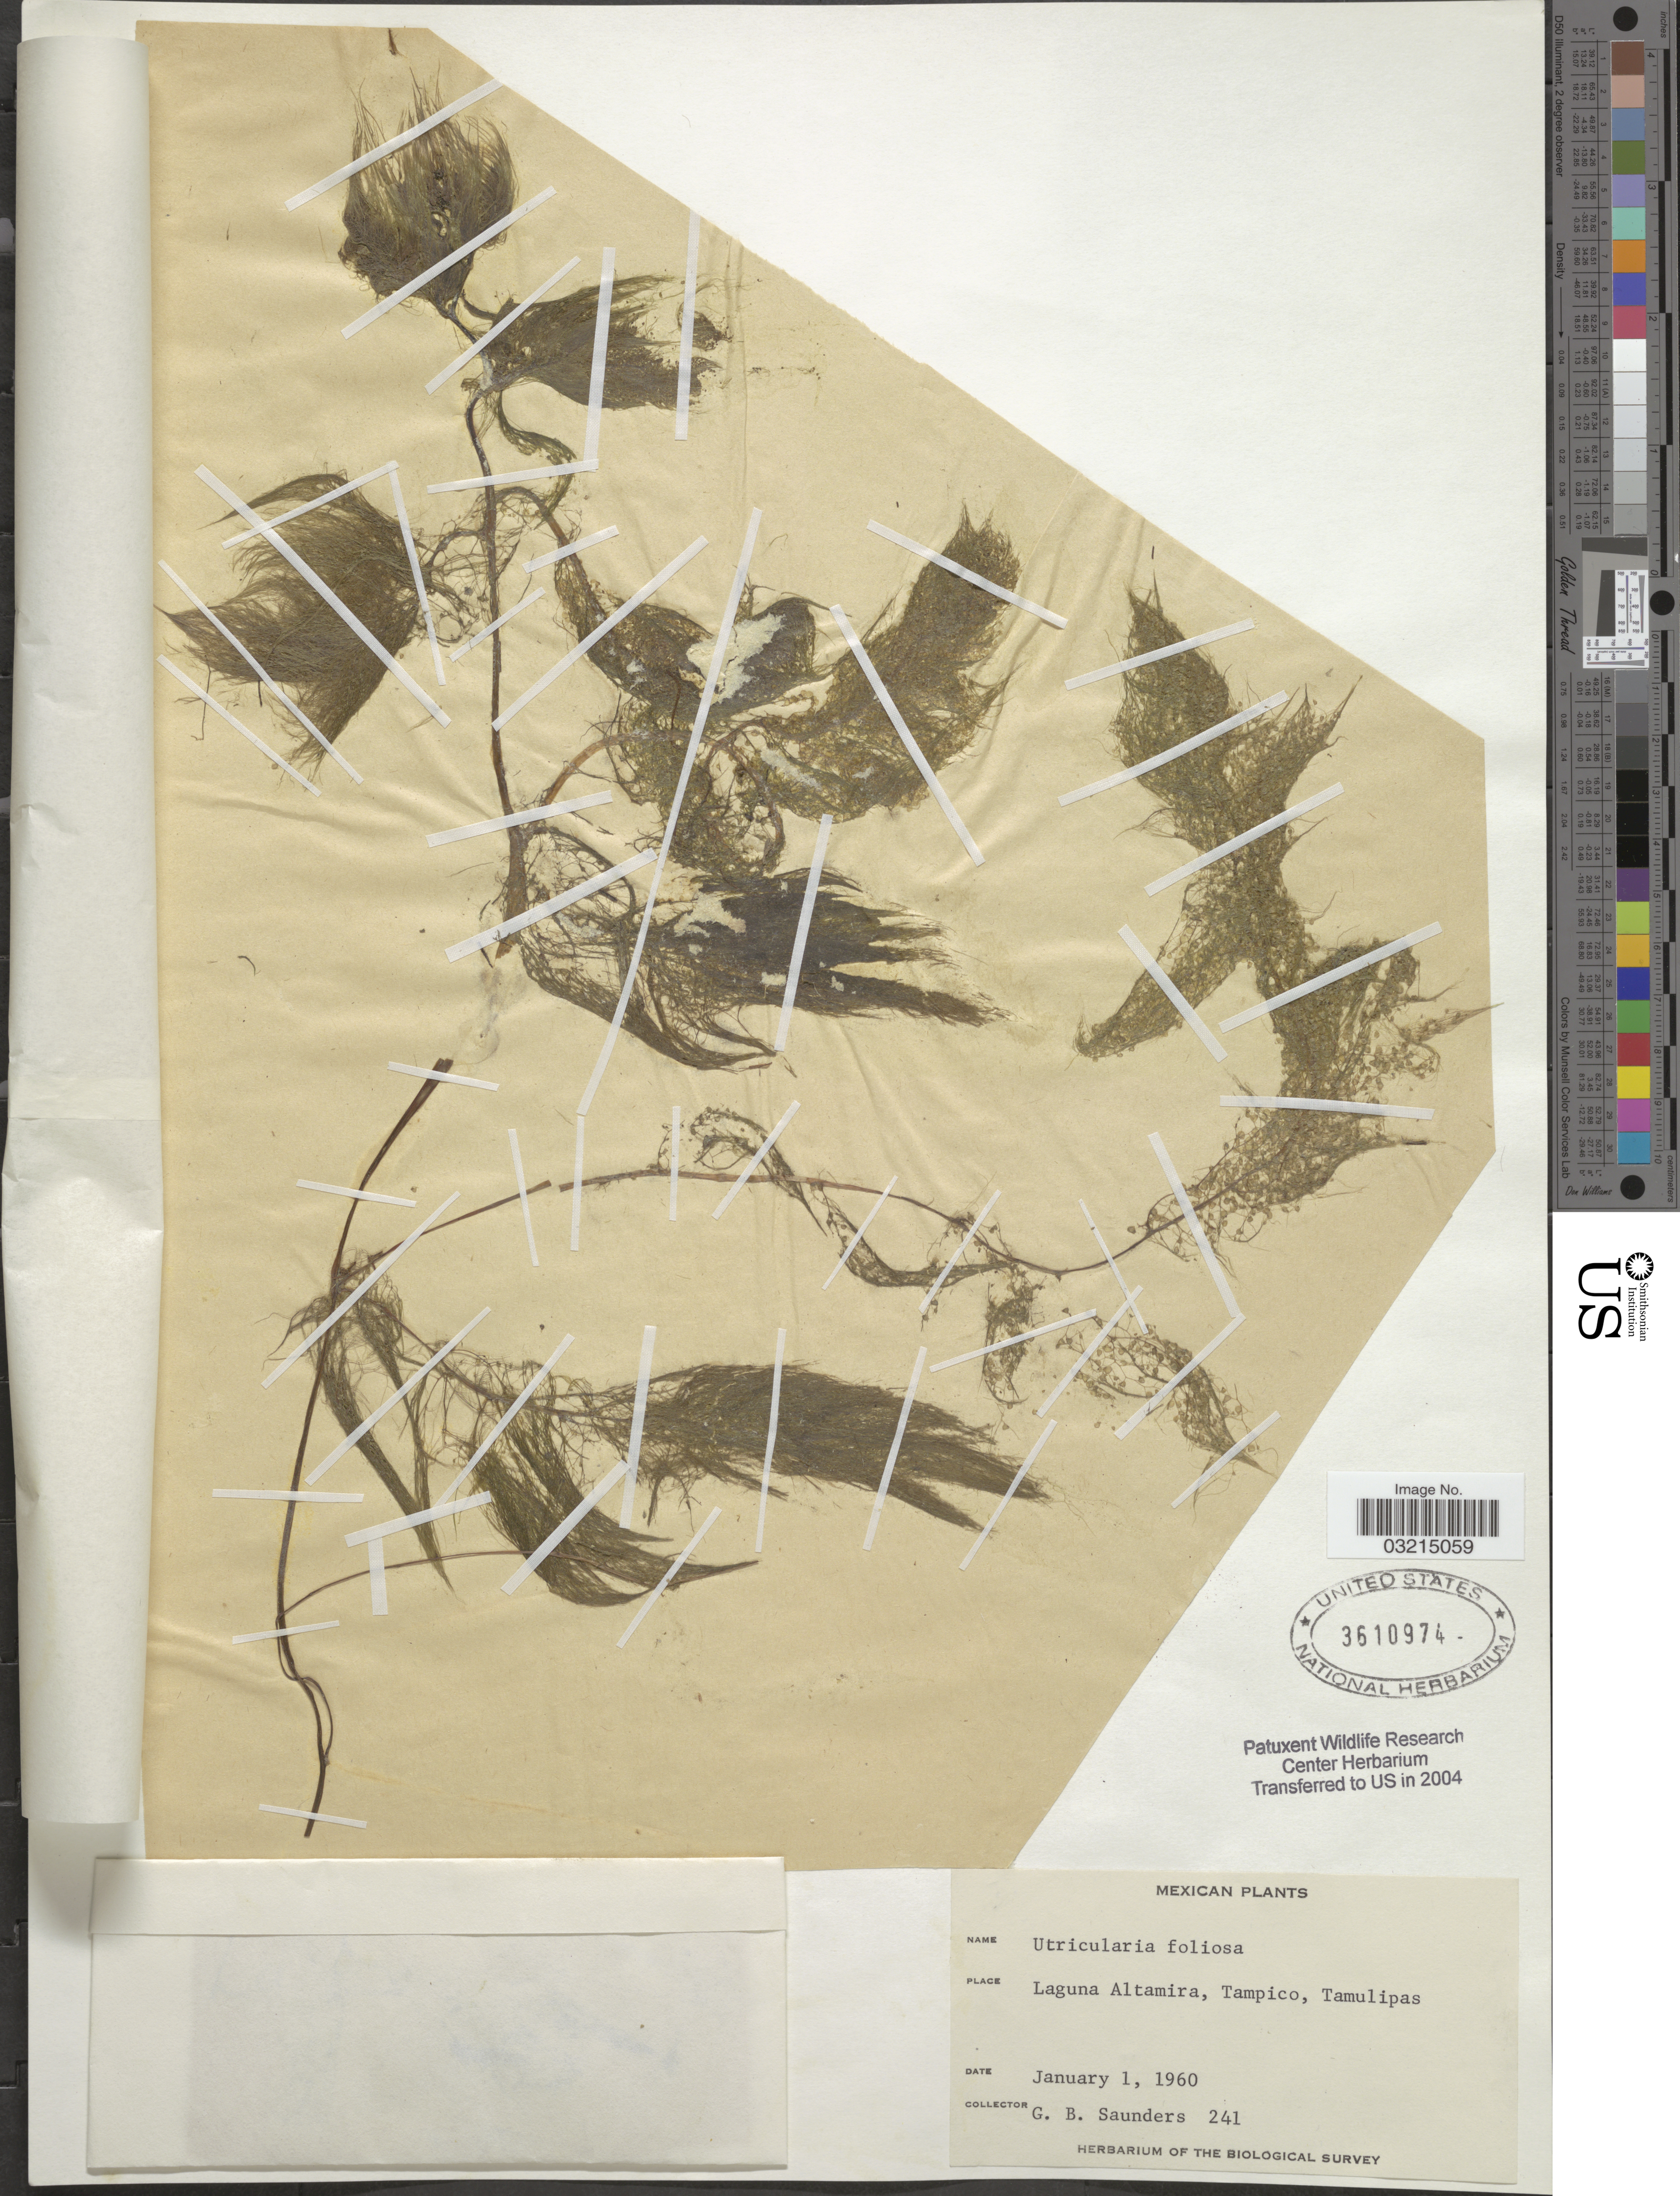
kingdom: Plantae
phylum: Tracheophyta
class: Magnoliopsida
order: Lamiales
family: Lentibulariaceae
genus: Utricularia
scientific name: Utricularia foliosa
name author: L.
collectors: G. B. Saunders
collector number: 241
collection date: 1960-01-01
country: Mexico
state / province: Tamaulipas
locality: Laguna Altamira, Tampico, Tamulipas.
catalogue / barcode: US 3610974